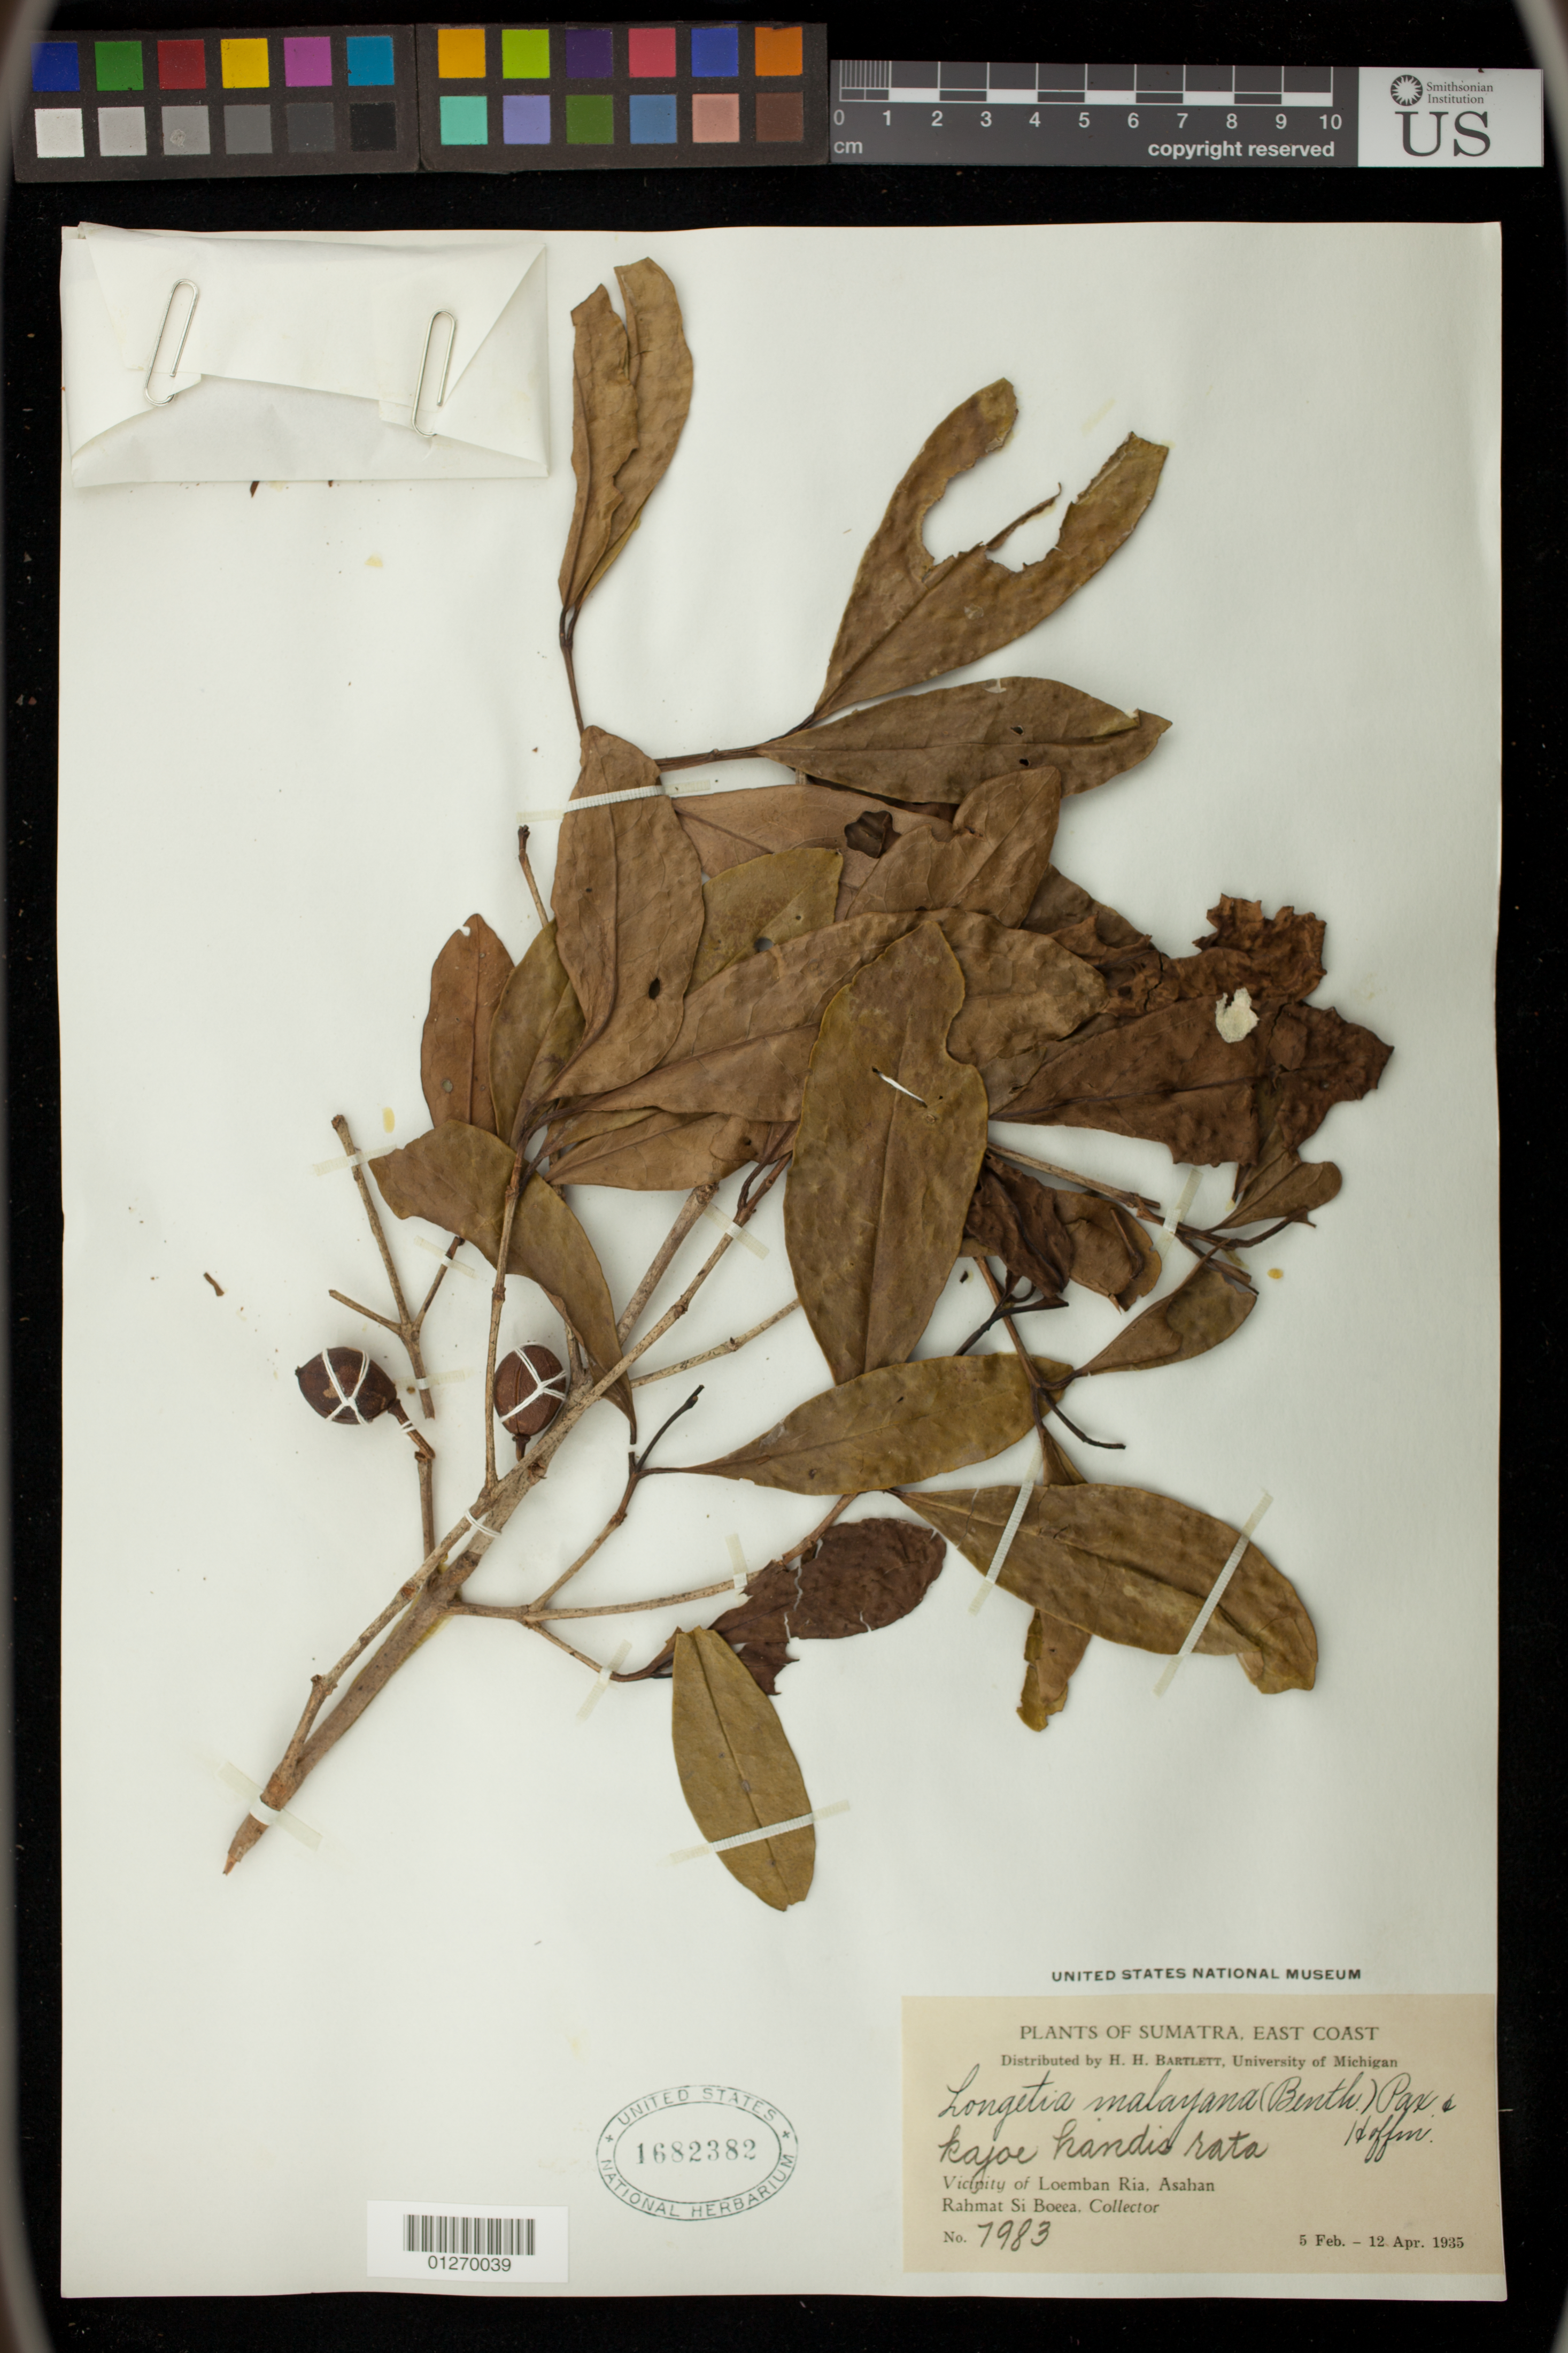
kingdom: Plantae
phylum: Tracheophyta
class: Magnoliopsida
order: Malpighiales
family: Picrodendraceae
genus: Austrobuxus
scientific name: Austrobuxus nitidus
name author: (Miq.) Steenis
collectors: Rahmat Si Boeea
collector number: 7983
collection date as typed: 05 Feb 1935 to 12 Apr 1935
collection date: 1935-02-05/1935-04-12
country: Indonesia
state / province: Sumatra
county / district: Sumatera Utara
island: Sumatra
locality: Vicinity of Loemban Ria, Asahan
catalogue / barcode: US 1682382